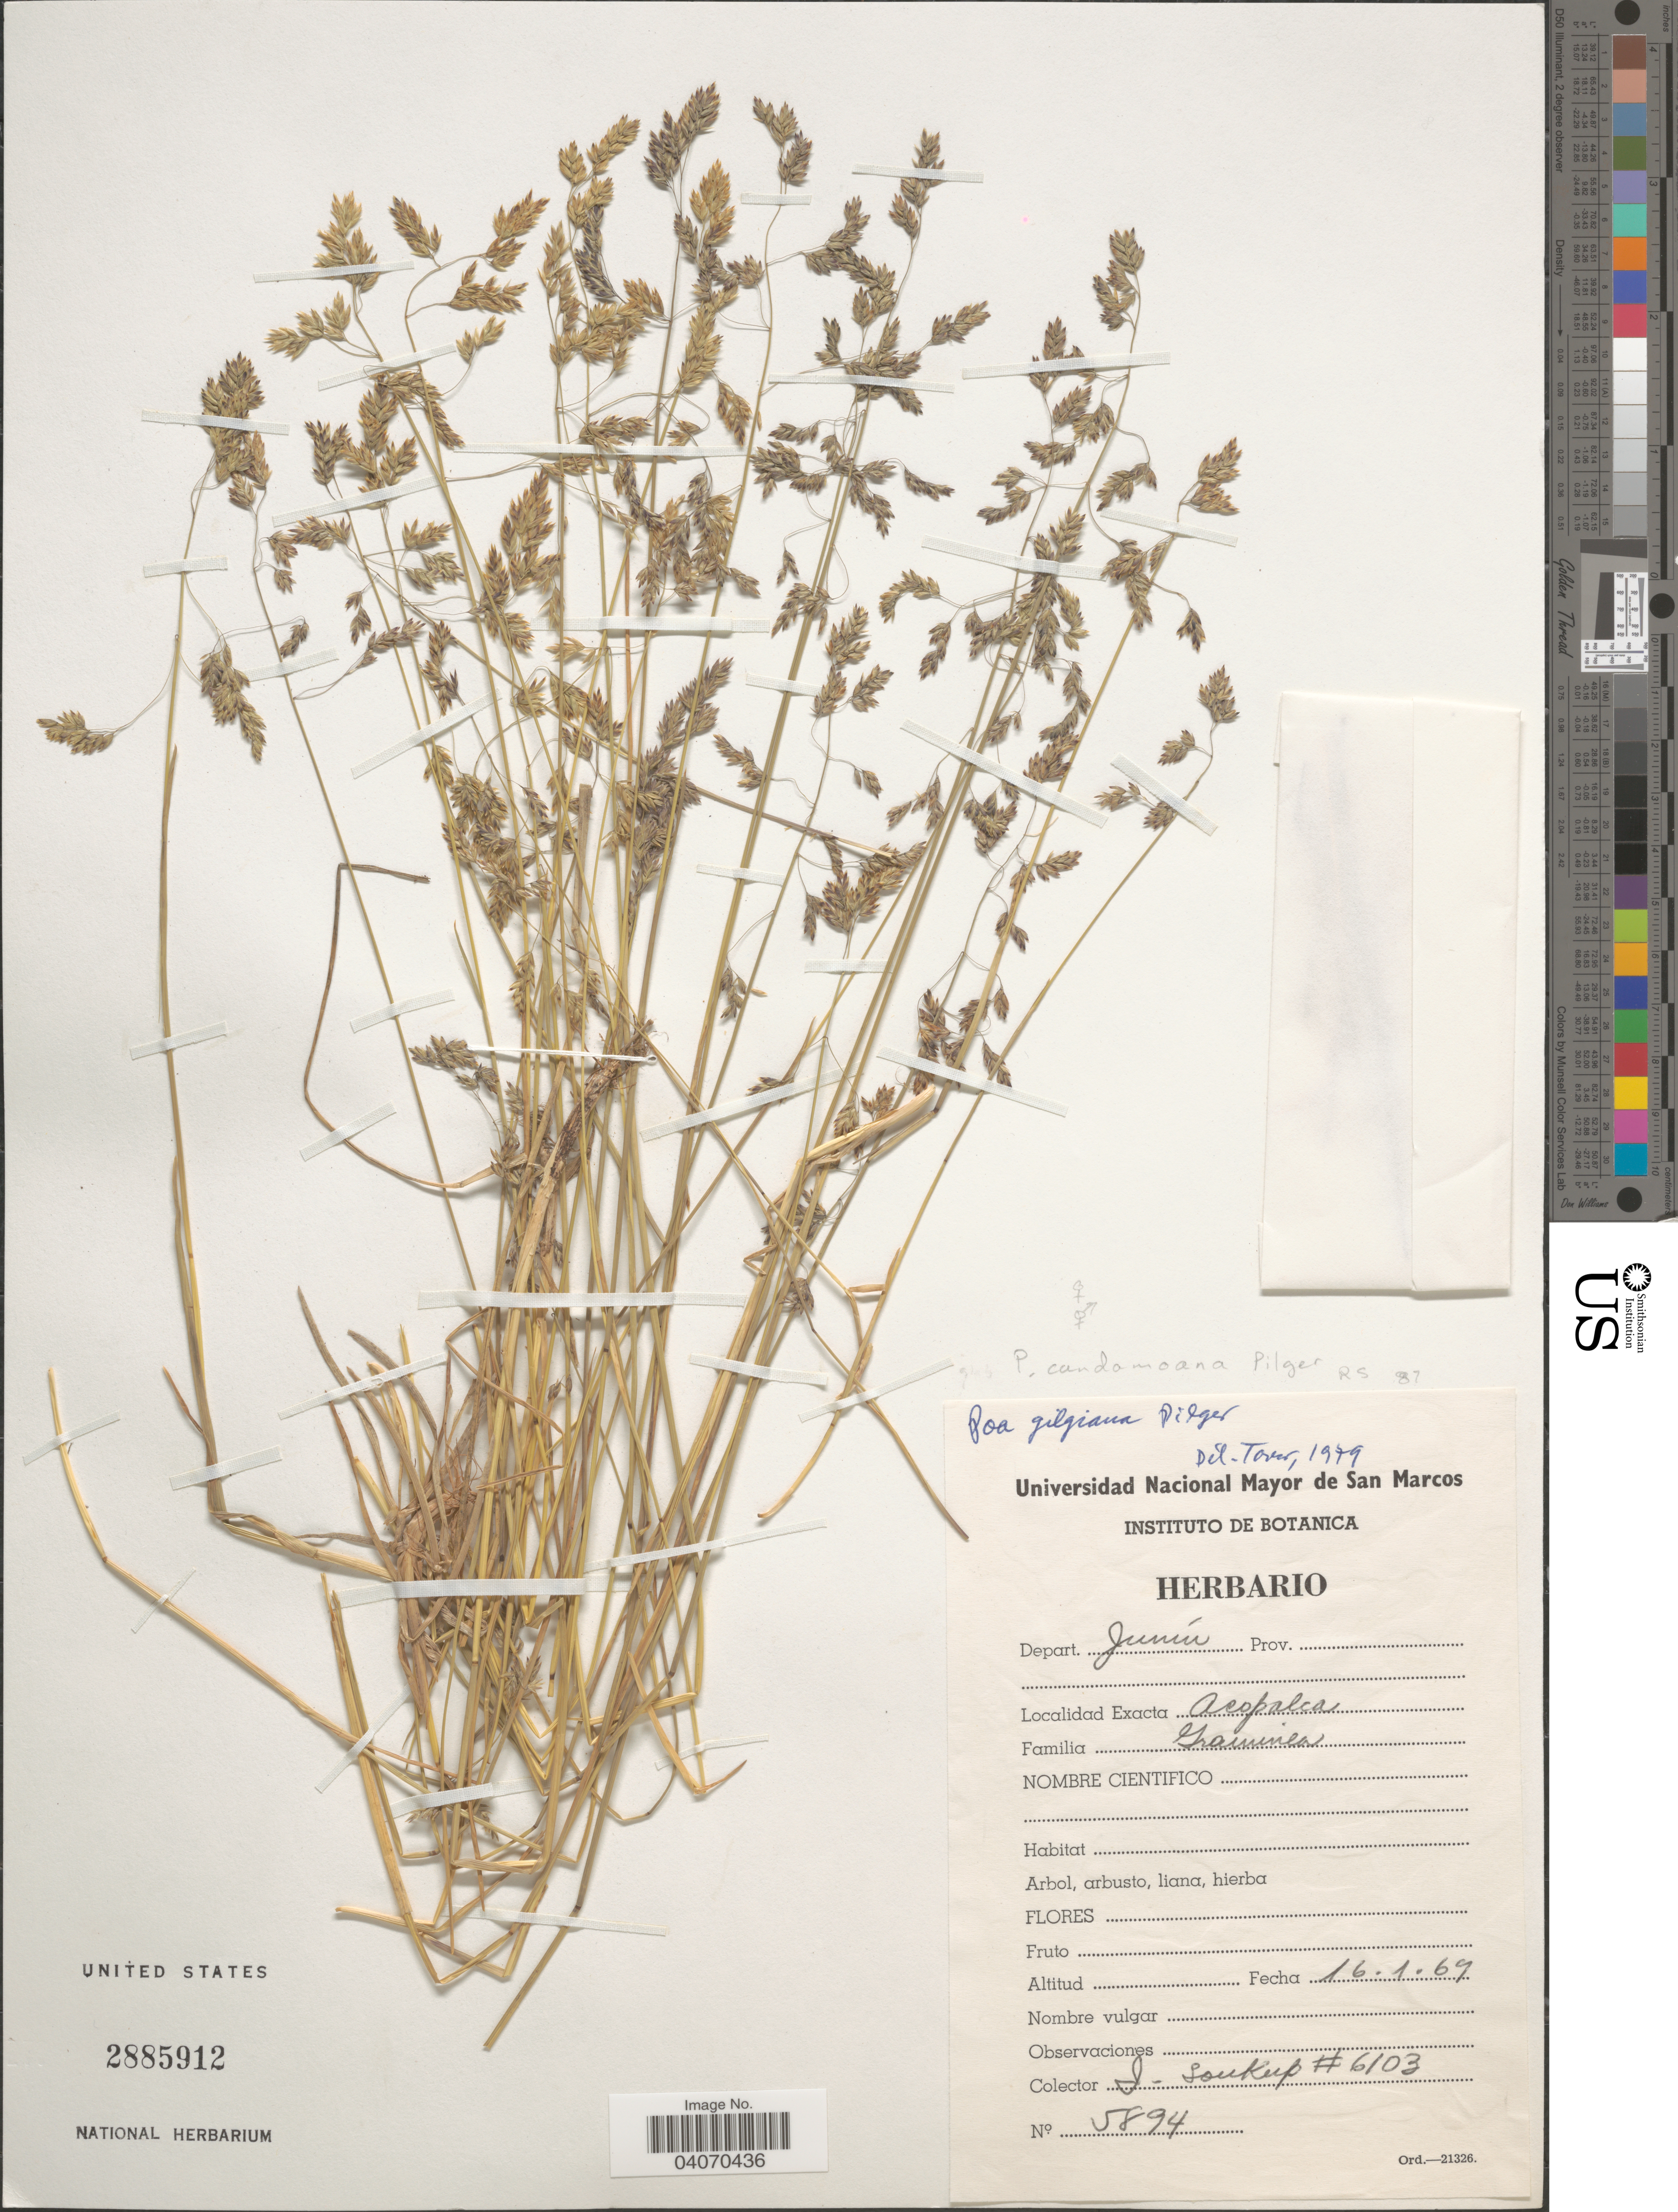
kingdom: Plantae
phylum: Tracheophyta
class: Liliopsida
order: Poales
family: Poaceae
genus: Poa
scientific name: Poa candamoana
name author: Pilg.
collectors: J. Soukup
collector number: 6103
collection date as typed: Transcribed d/m/y: 16/1/69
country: Peru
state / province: Junín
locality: Acopalca. Depart. Junín.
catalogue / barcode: US 2885912